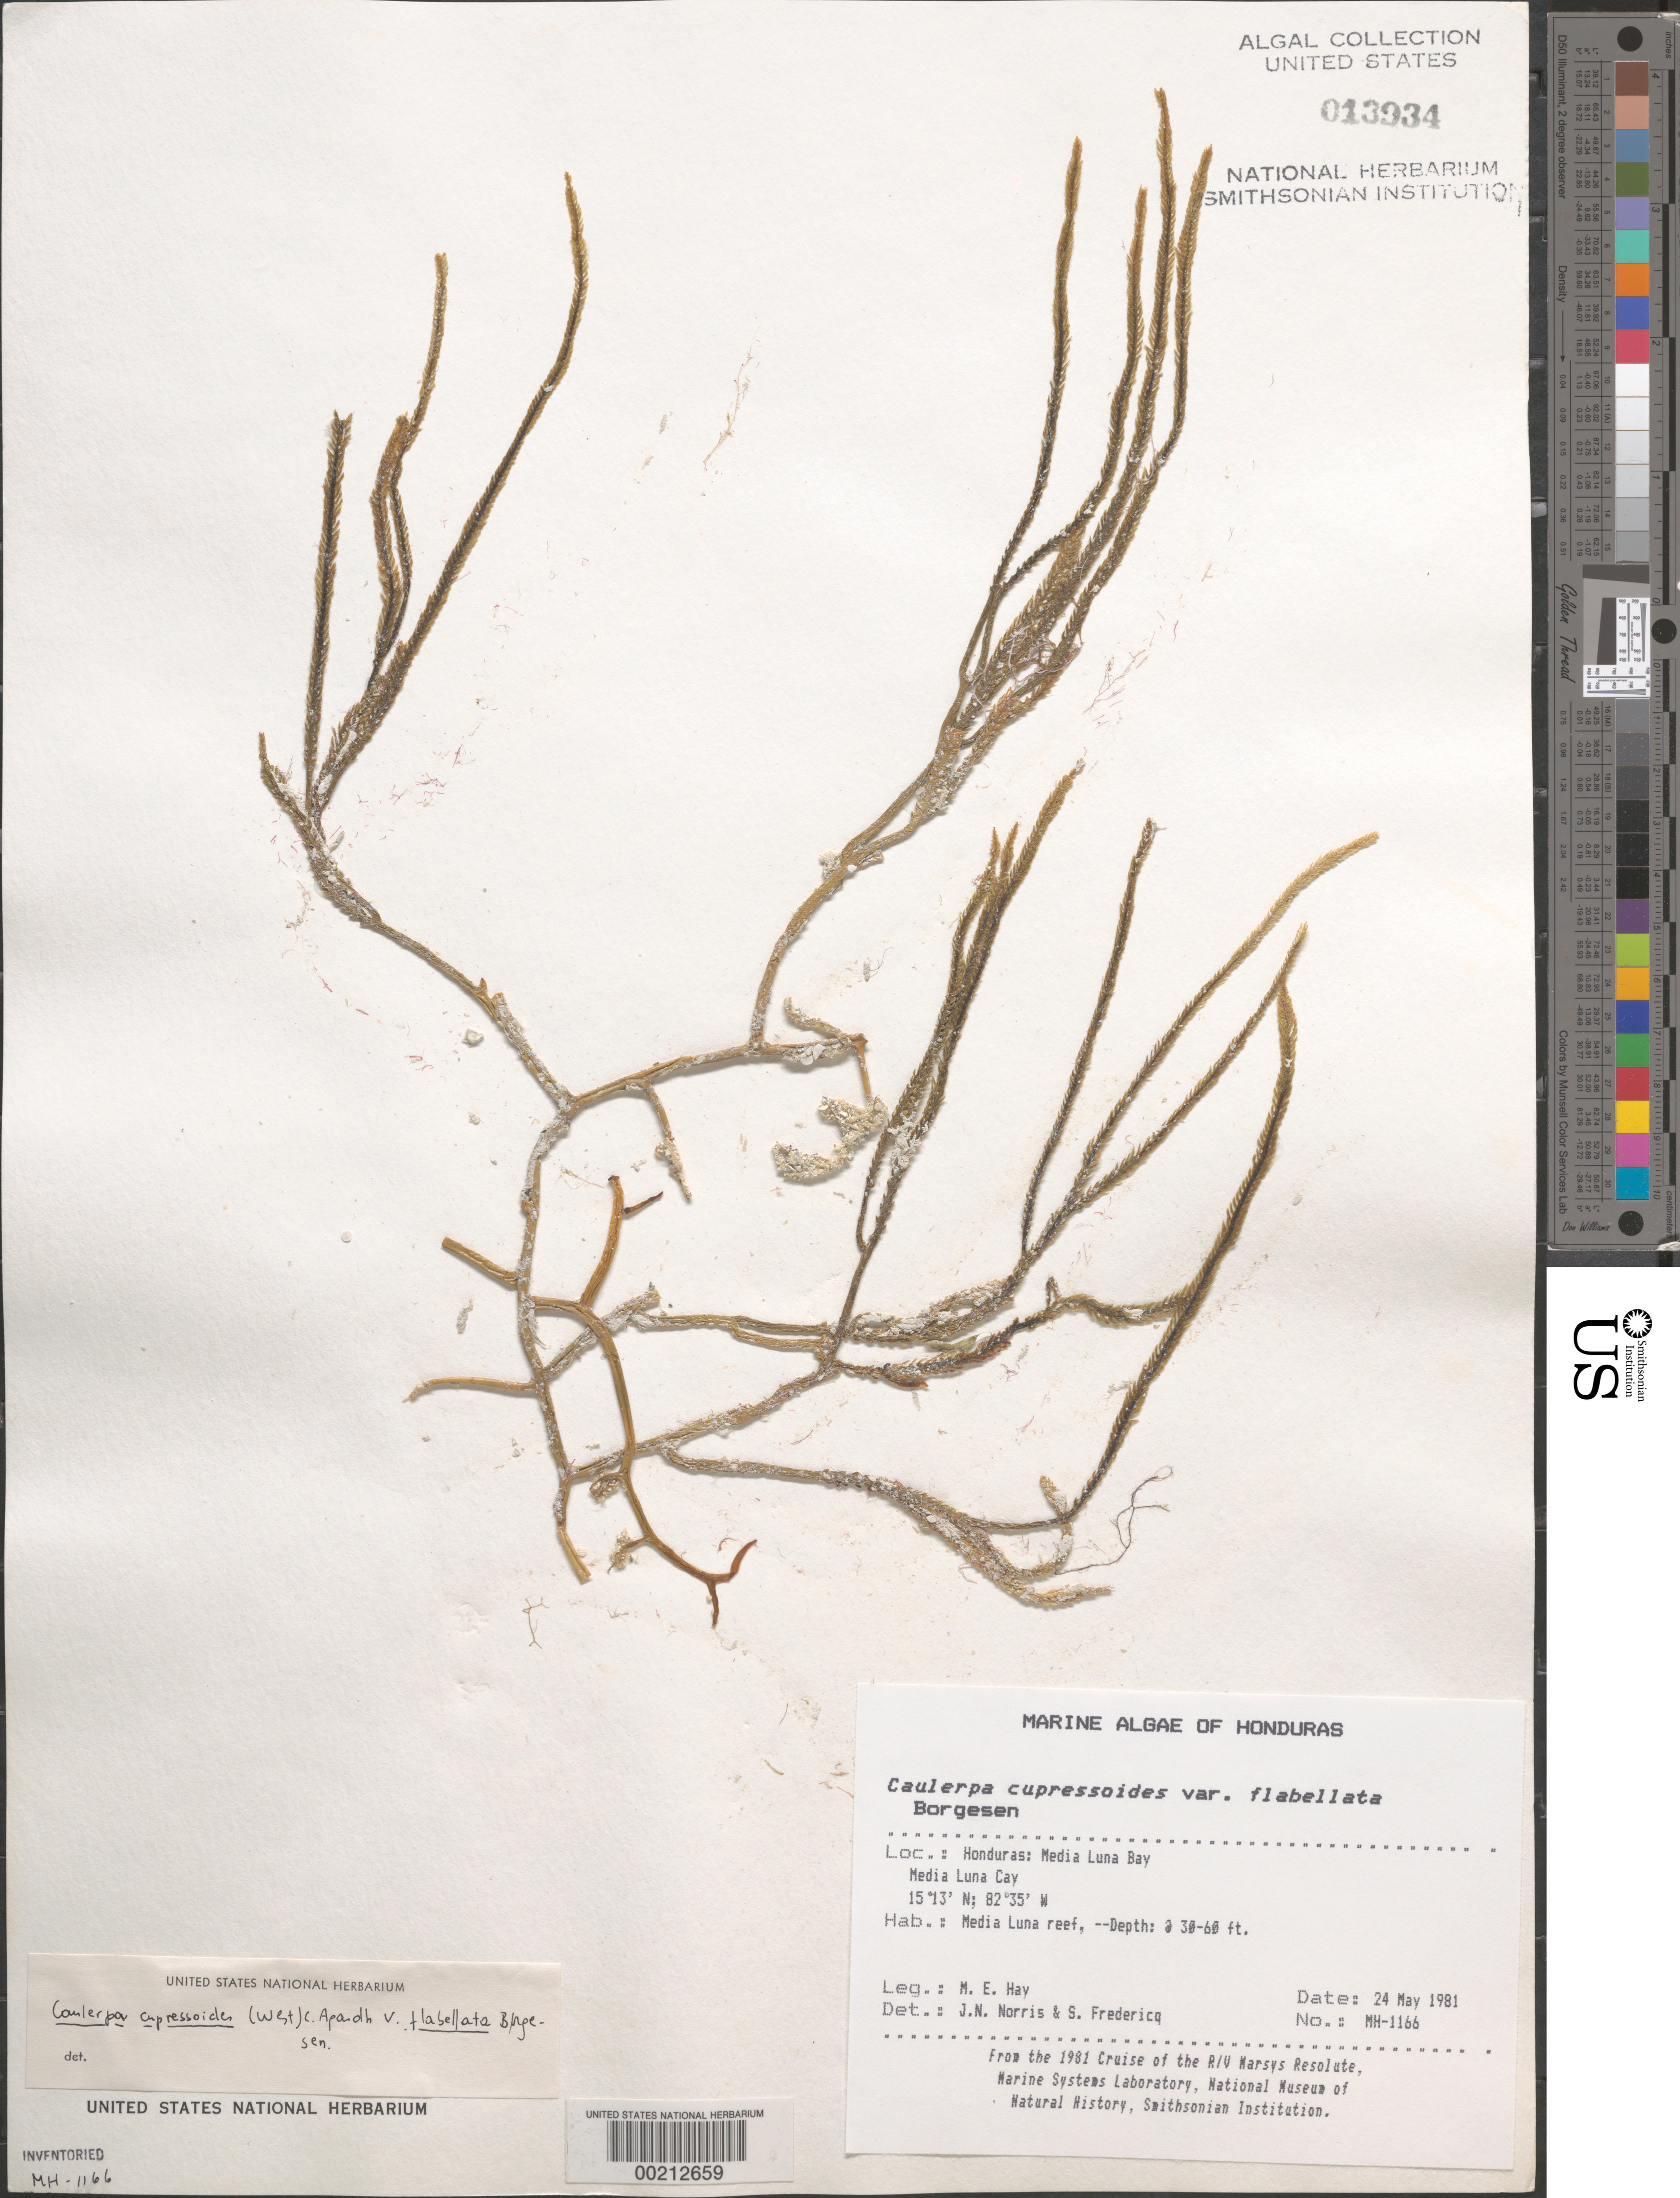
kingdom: Plantae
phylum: Chlorophyta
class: Ulvophyceae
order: Bryopsidales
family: Caulerpaceae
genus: Caulerpa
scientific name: Caulerpa cupressoides var. flabellata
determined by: Norris, J. N.; Fredericq, S.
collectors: M. E. Hay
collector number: MEH-1166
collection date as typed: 24 May 1981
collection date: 1981-05-24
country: Honduras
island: Media Luna Cay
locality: Media Luna Bay, Media Luna Reef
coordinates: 15 13' N, 82 35' W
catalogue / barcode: US 13934